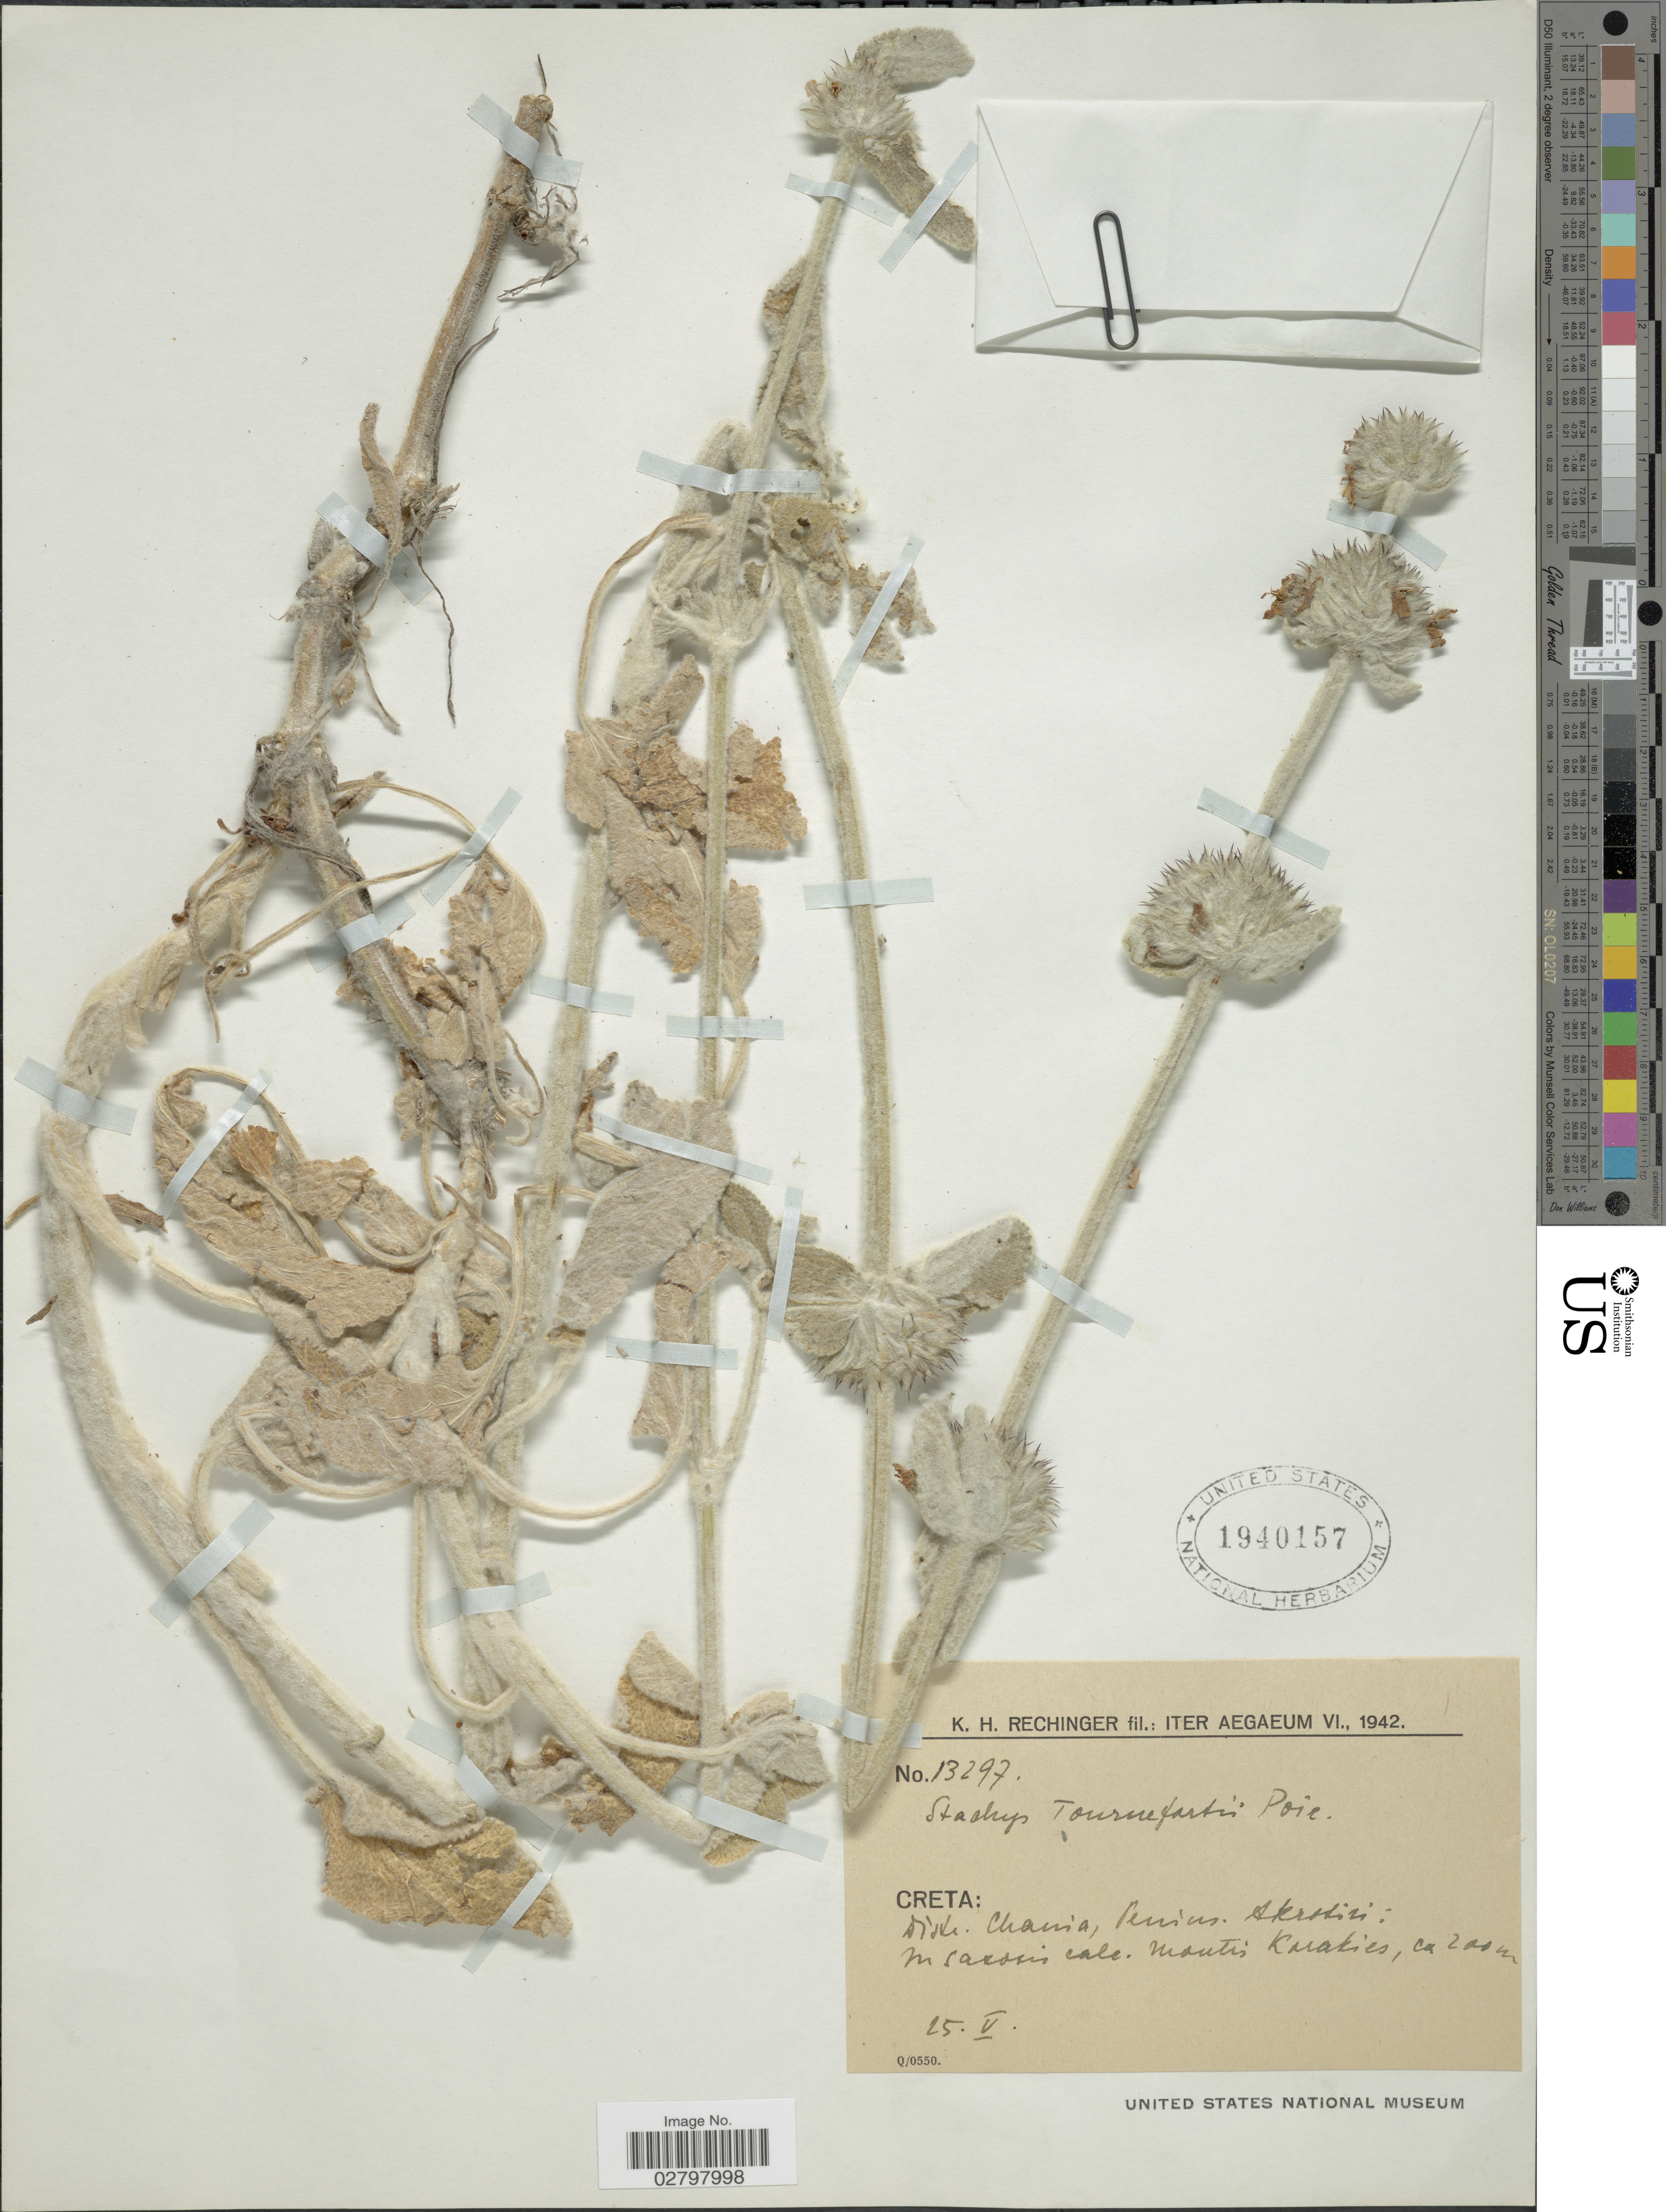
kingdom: Plantae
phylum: Tracheophyta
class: Magnoliopsida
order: Lamiales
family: Lamiaceae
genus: Stachys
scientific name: Stachys tournefortii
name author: Poir.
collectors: K. H. Rechinger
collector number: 13297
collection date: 1942-05-25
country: Greece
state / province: Crete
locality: Aegaeum, Creta: Distr. Chania, Penins. Akrotiri: In saxosis calc. montis Korakies.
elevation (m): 200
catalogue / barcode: US 1940157